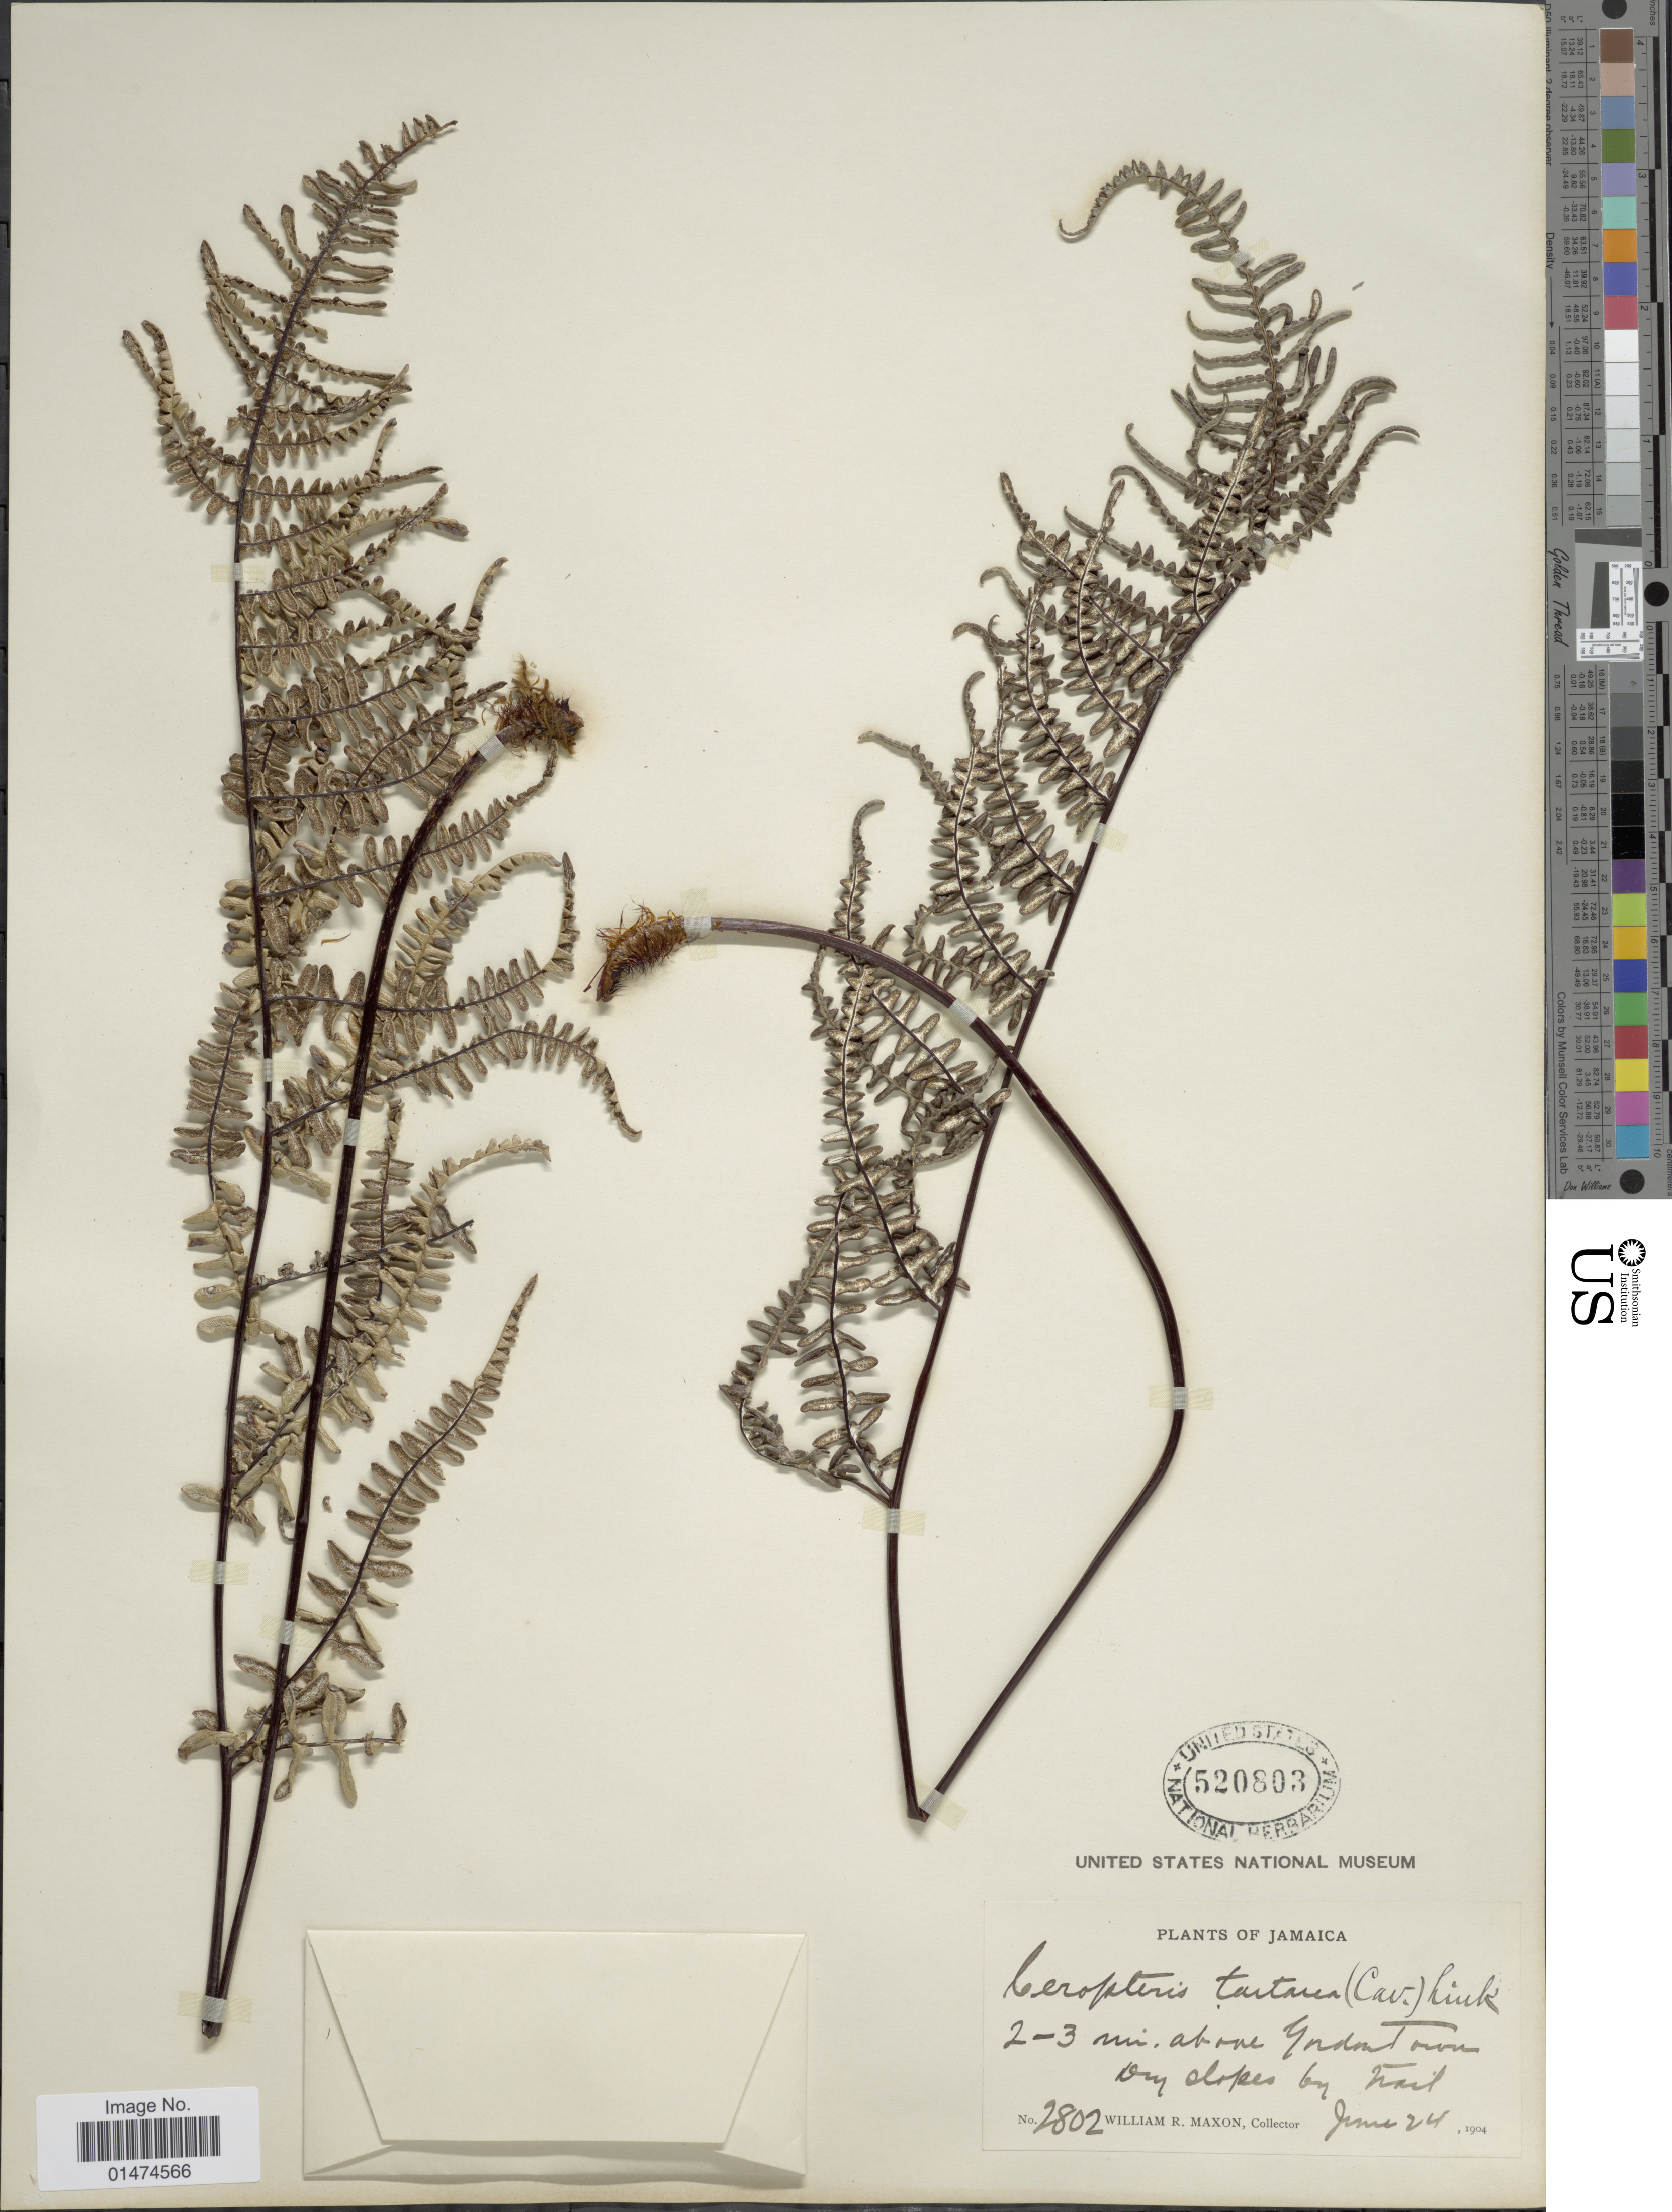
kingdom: Plantae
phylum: Tracheophyta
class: Polypodiopsida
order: Polypodiales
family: Pteridaceae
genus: Pityrogramma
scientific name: Pityrogramma ebenea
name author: (L.) Proctor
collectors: W. R. Maxon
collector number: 2802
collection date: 1904-06-24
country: Jamaica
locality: Jamaica, 2-3 mi. above Gordon Town.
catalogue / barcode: US 520803